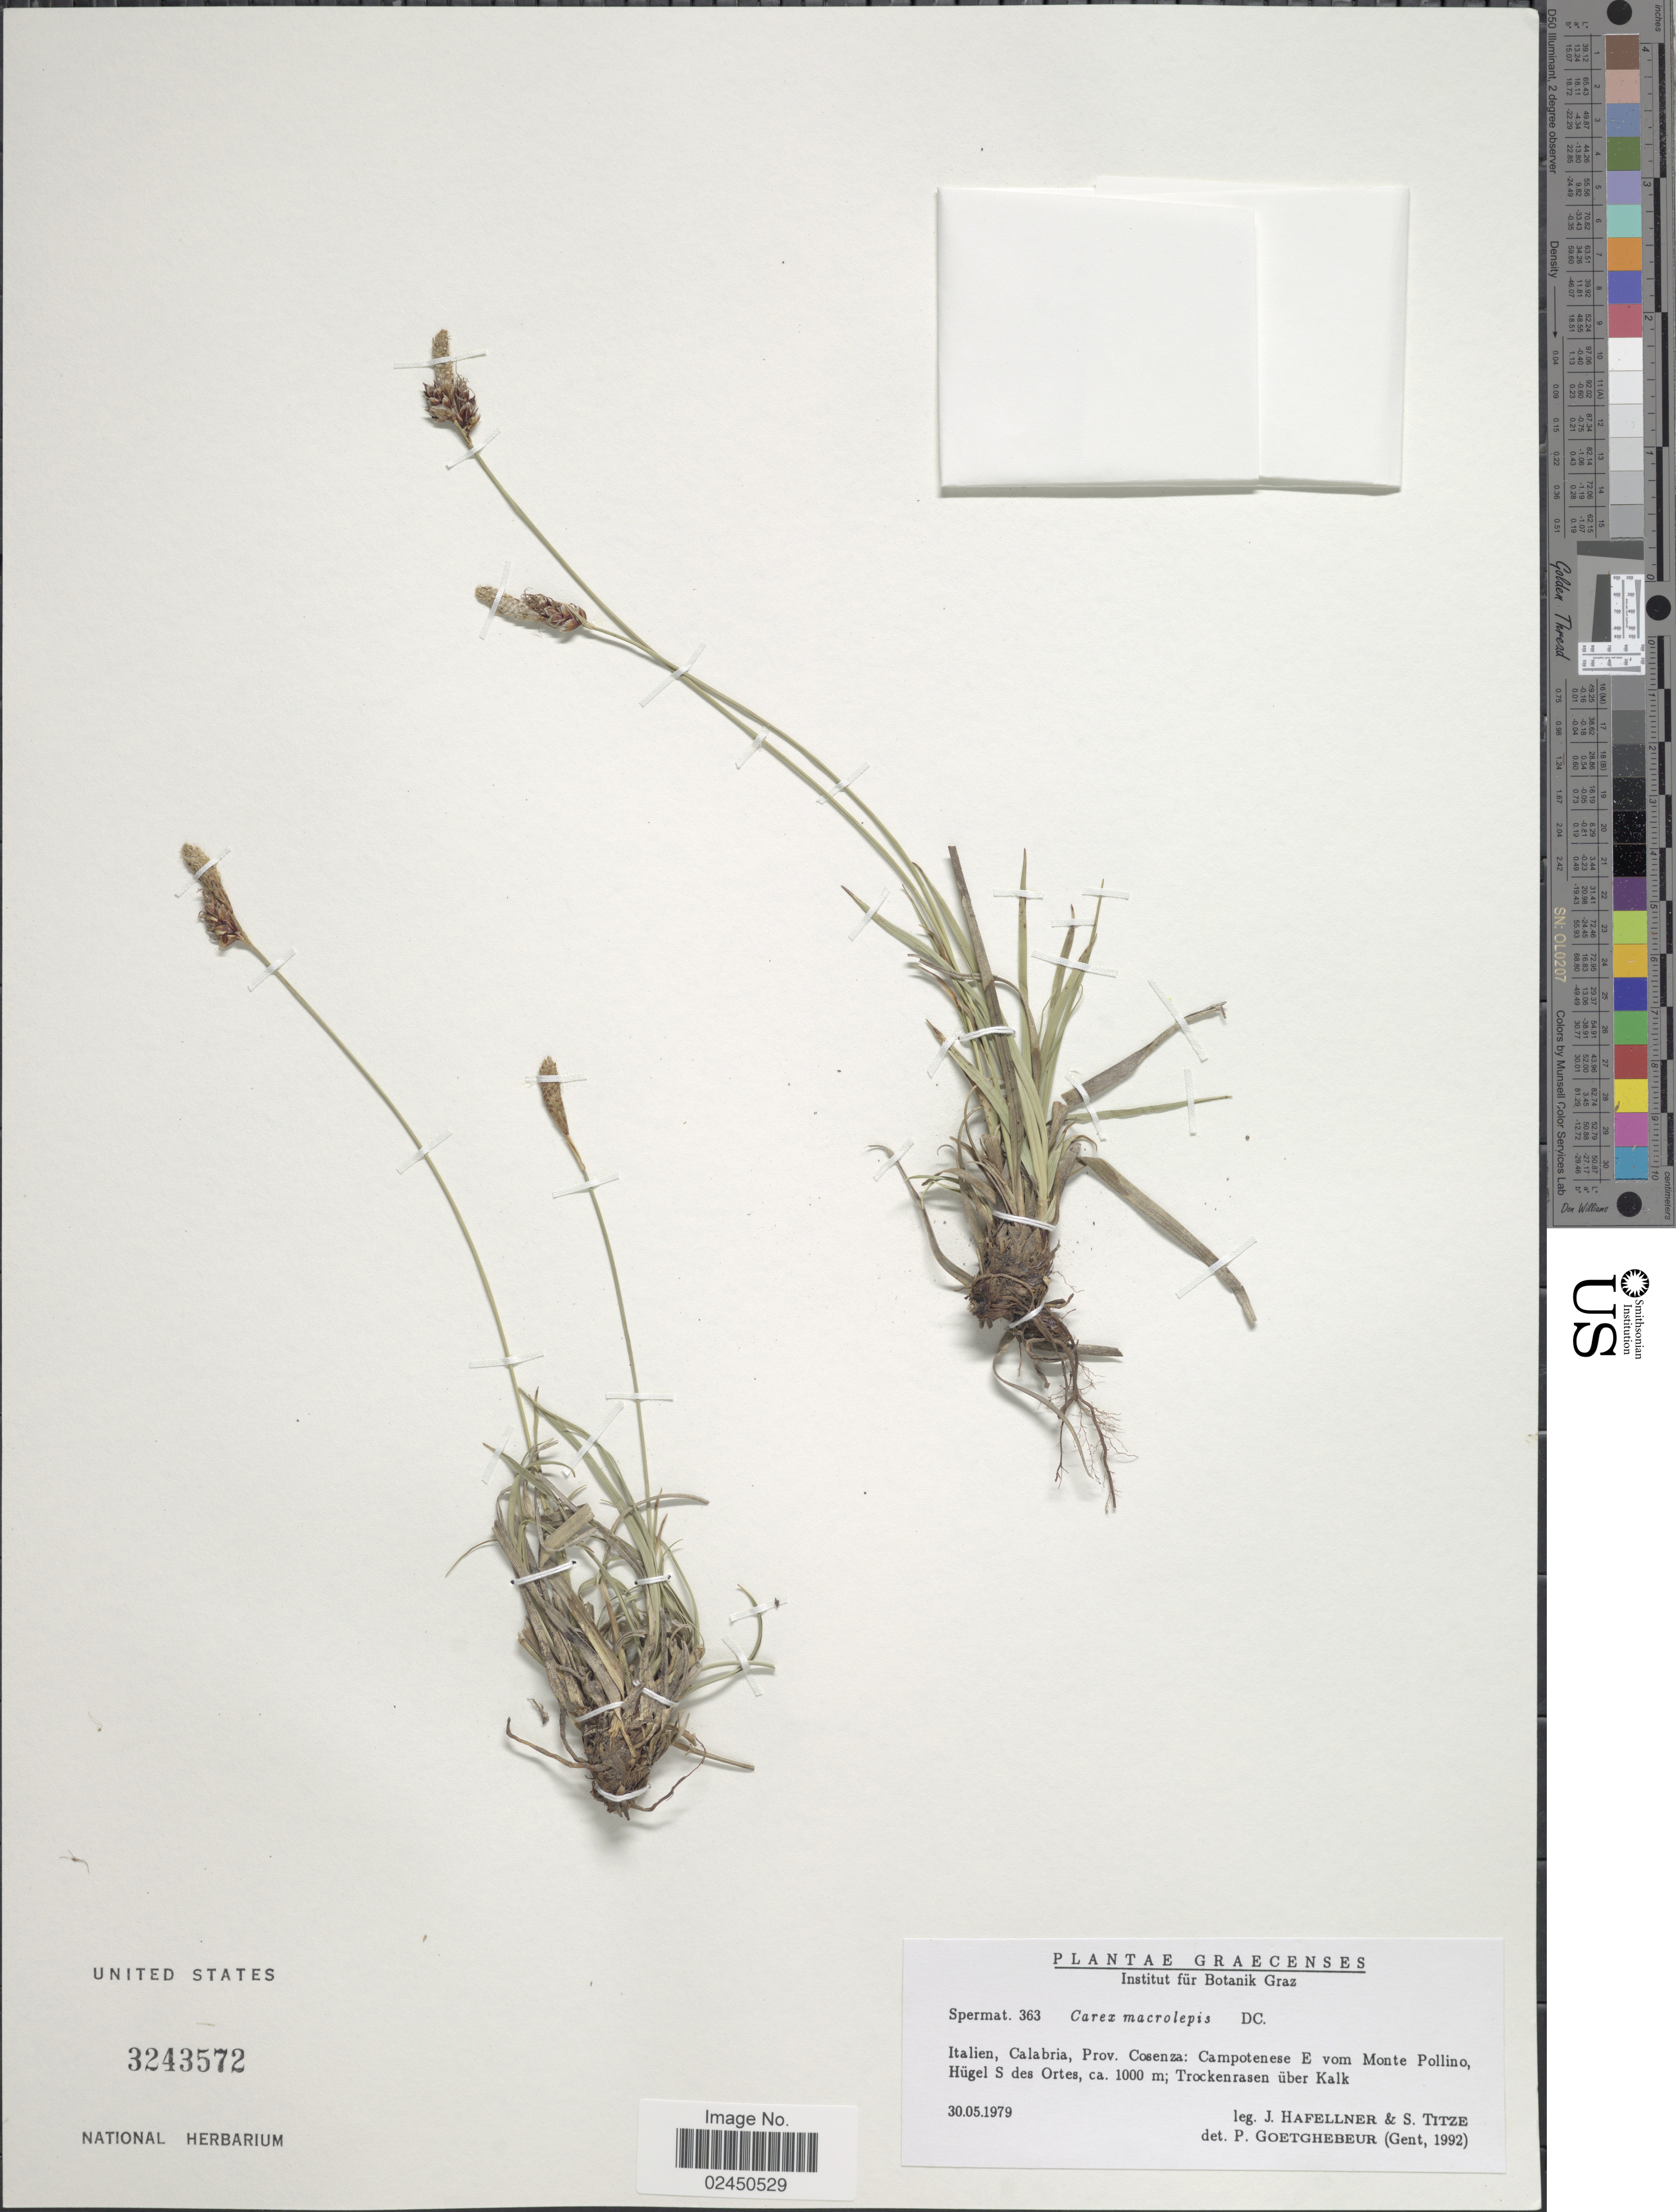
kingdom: Plantae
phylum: Tracheophyta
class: Liliopsida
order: Poales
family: Cyperaceae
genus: Carex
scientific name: Carex macrolepis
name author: DC.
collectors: J. Hafellner & S. Titze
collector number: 363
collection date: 1979-05-30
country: Italy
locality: Graecenses. Italien, Calabria, Prov. Cosenza: Campotenese E vom monte Pollino, Hugel S des Ortes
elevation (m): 1000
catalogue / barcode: US 3243572